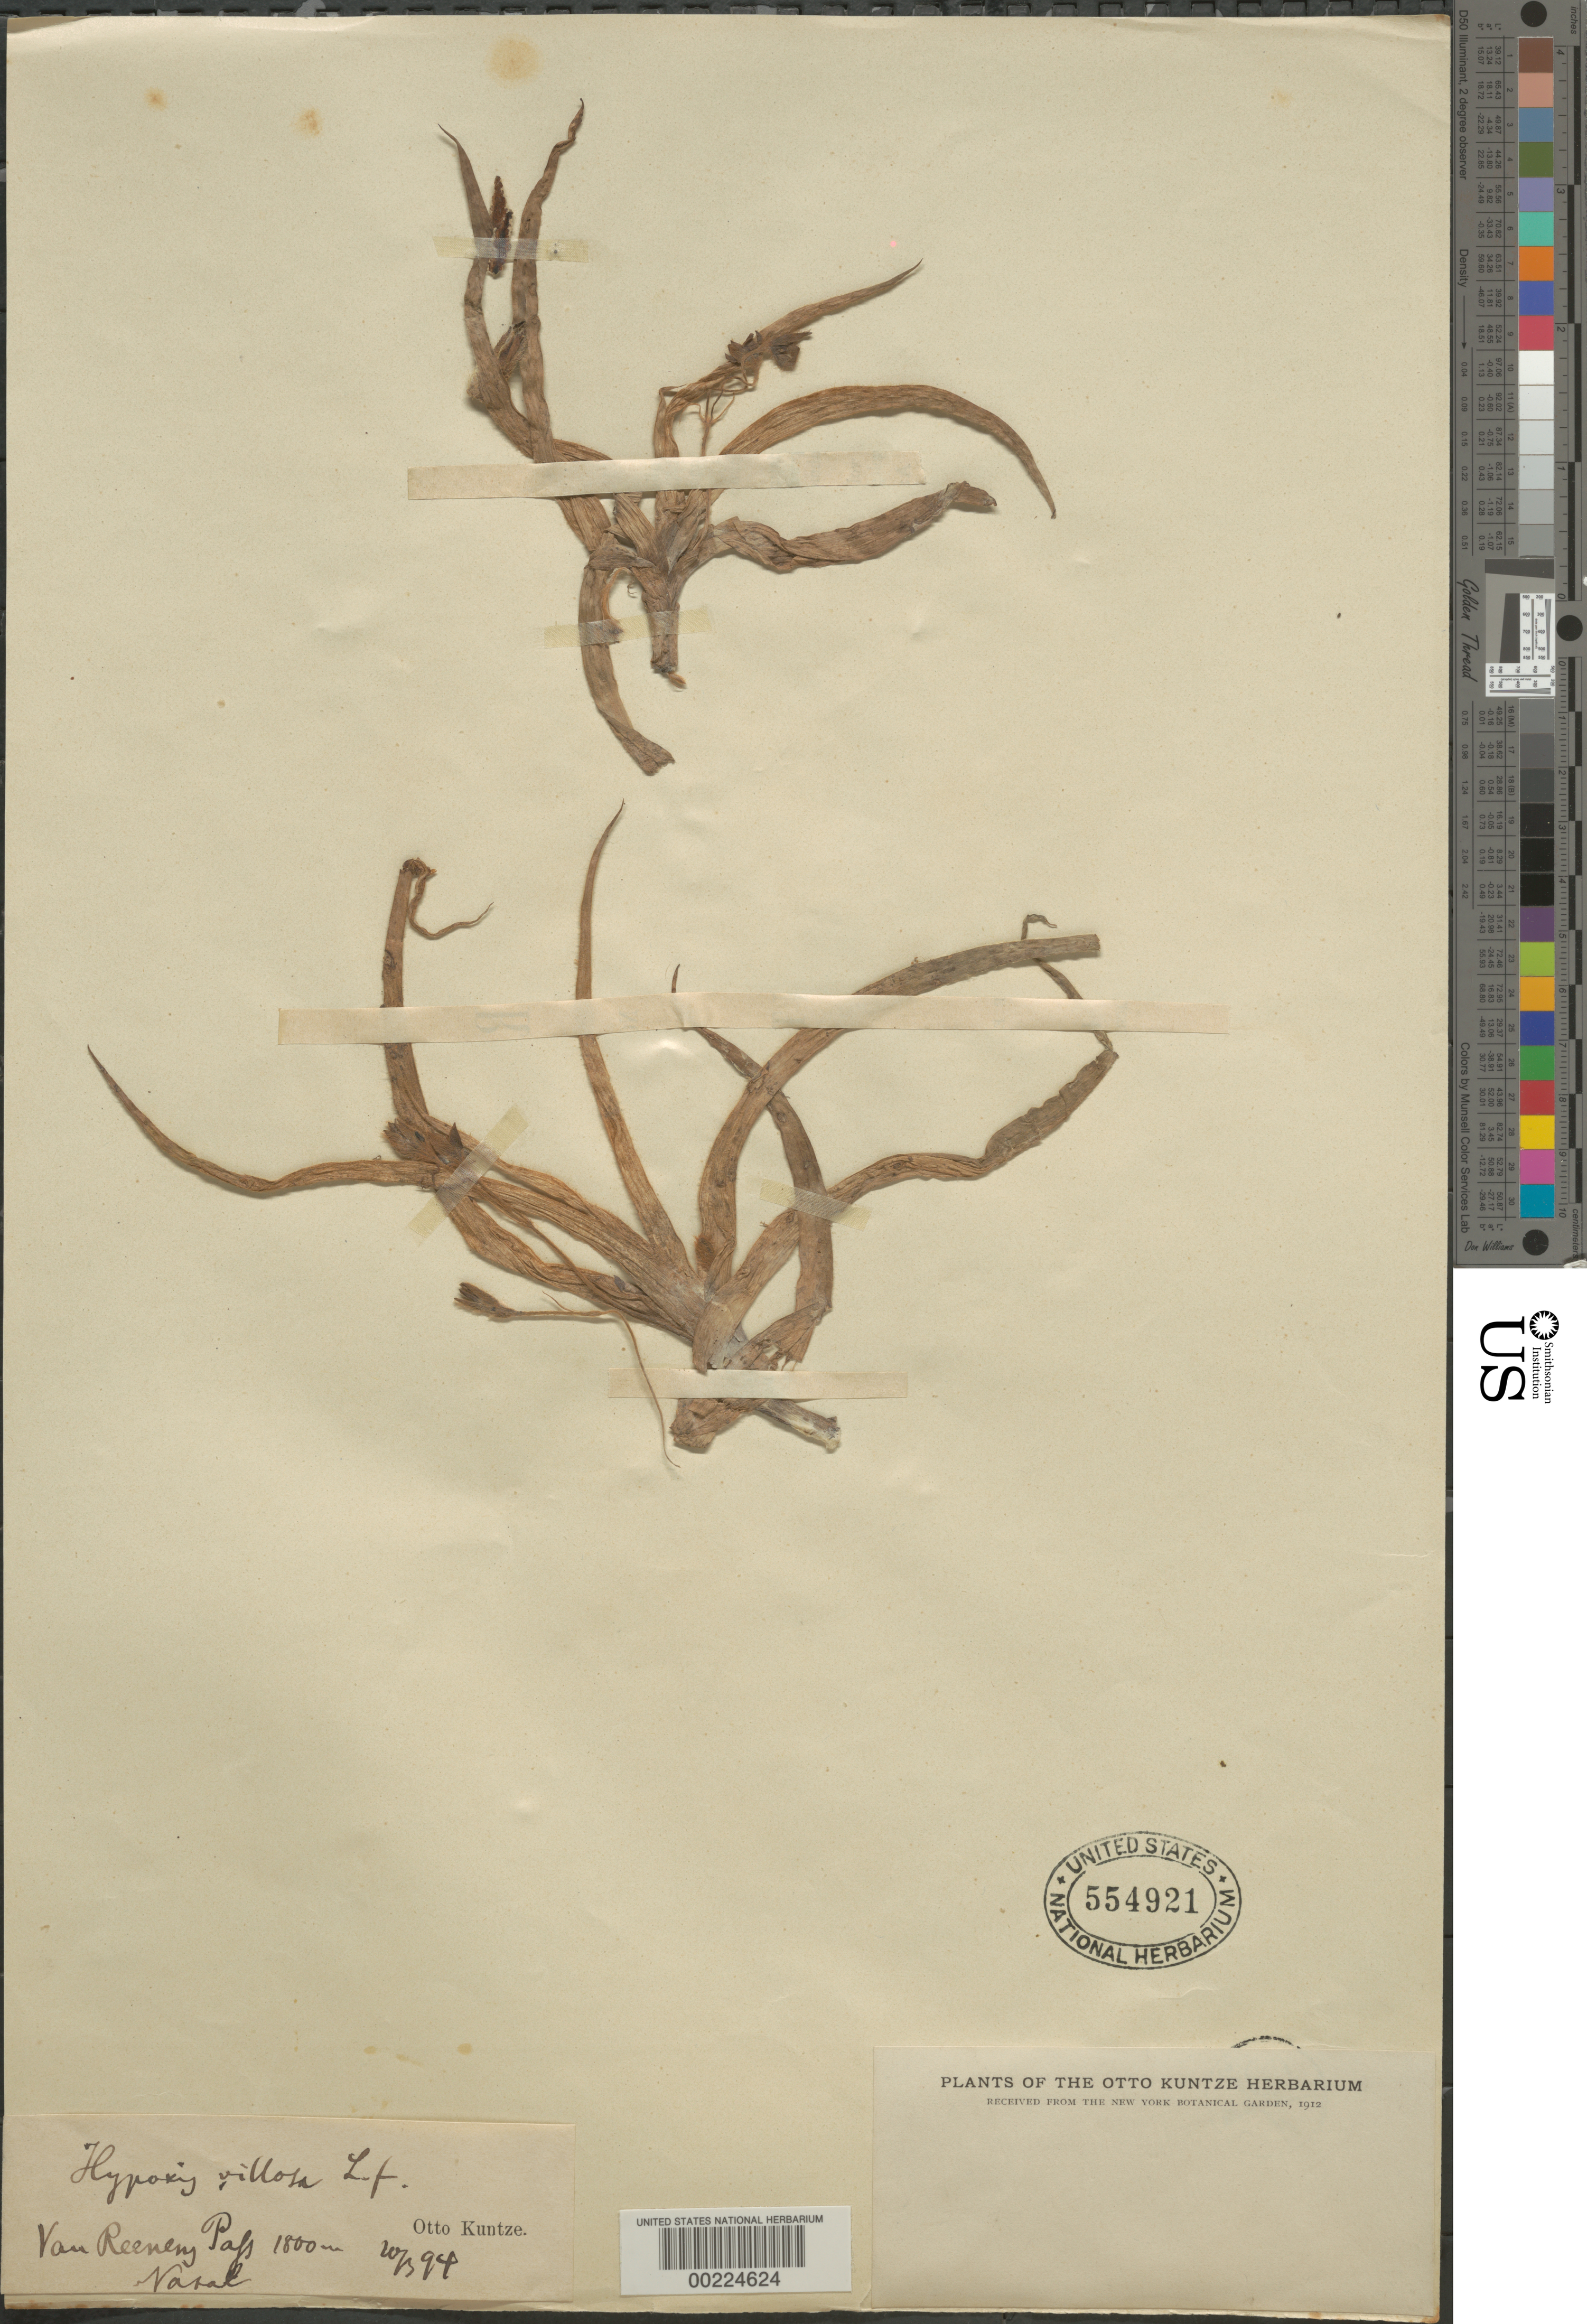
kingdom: Plantae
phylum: Tracheophyta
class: Liliopsida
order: Asparagales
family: Hypoxidaceae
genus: Hypoxis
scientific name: Hypoxis villosa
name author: L. f.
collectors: C.E.O. Kuntze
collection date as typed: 10 Mar 1894 or 03 Oct 1894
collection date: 1894-03-10 or 1894-10-03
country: South Africa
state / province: KwaZulu-Natal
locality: Van reeneny pass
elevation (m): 1800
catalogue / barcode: US 554921